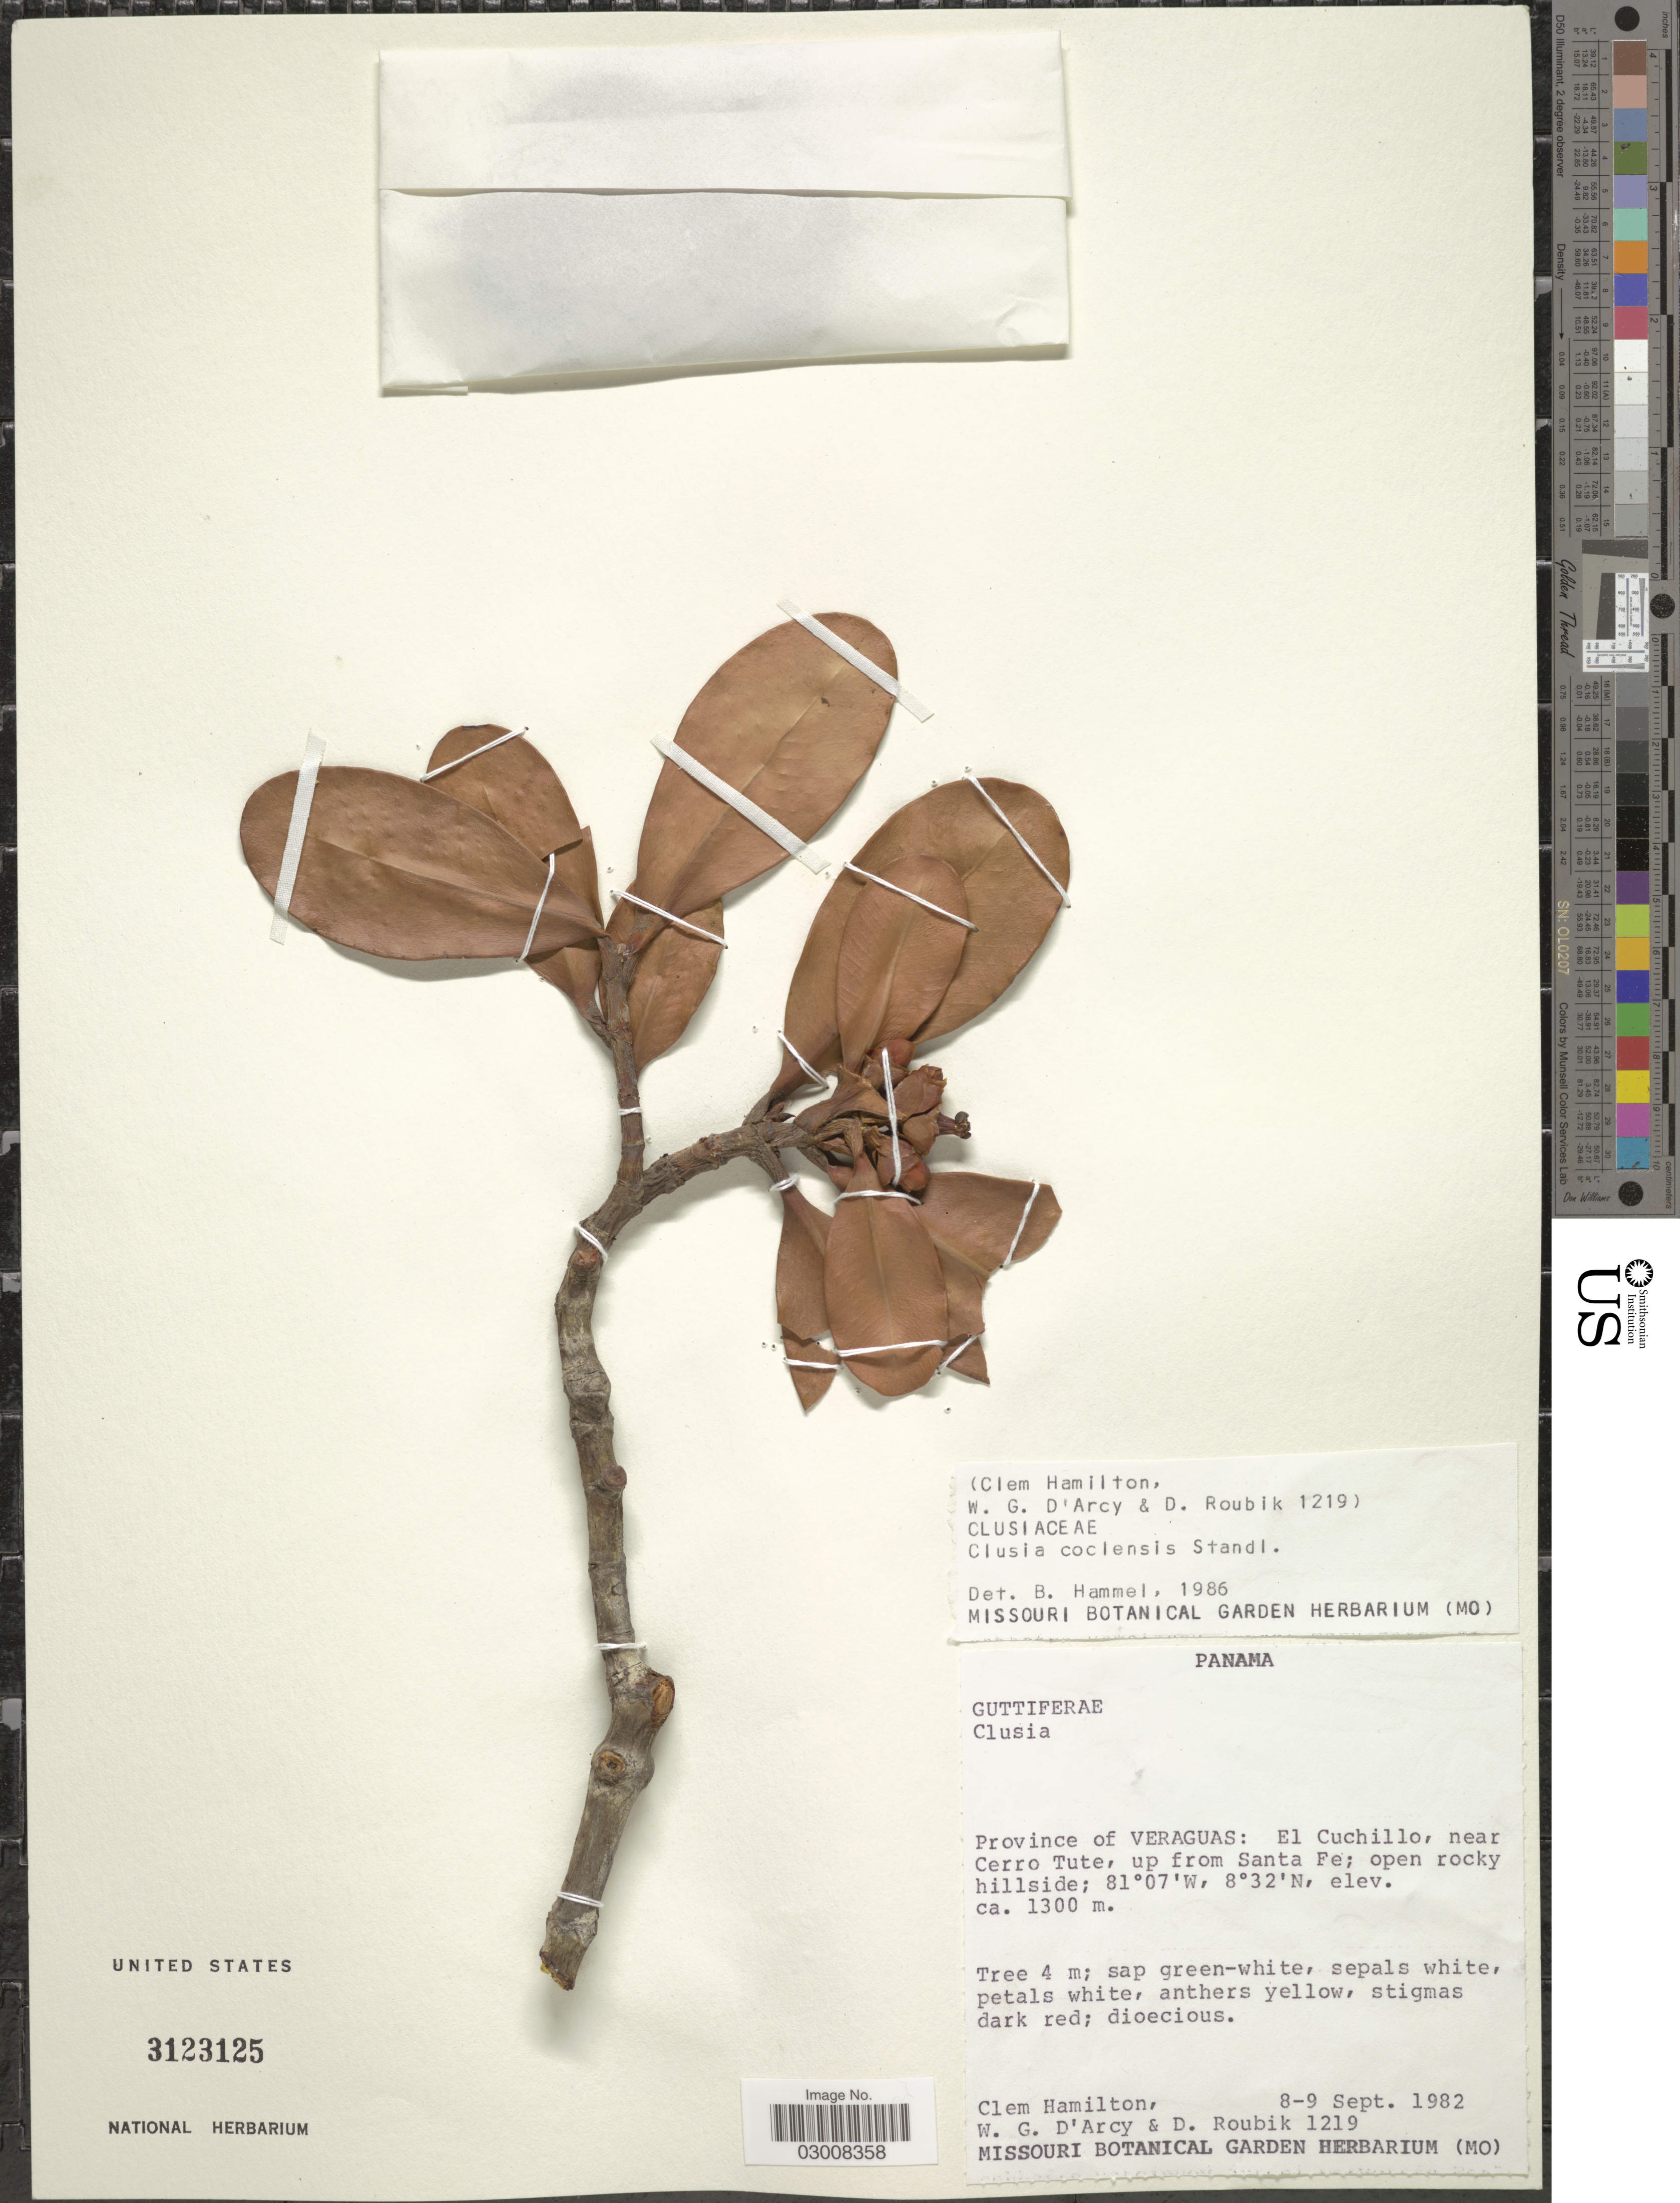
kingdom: Plantae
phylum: Tracheophyta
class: Magnoliopsida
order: Malpighiales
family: Clusiaceae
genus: Clusia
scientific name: Clusia coclensis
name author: Standl.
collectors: C. Hamilton, W. G. D'Arcy & D. Roubik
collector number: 1219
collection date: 1982-09-08/1982-09-09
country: Panama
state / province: Veraguas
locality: El Cuchillo, near Cerro Tute, up from Santa Fe.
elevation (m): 1300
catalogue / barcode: US 3123125